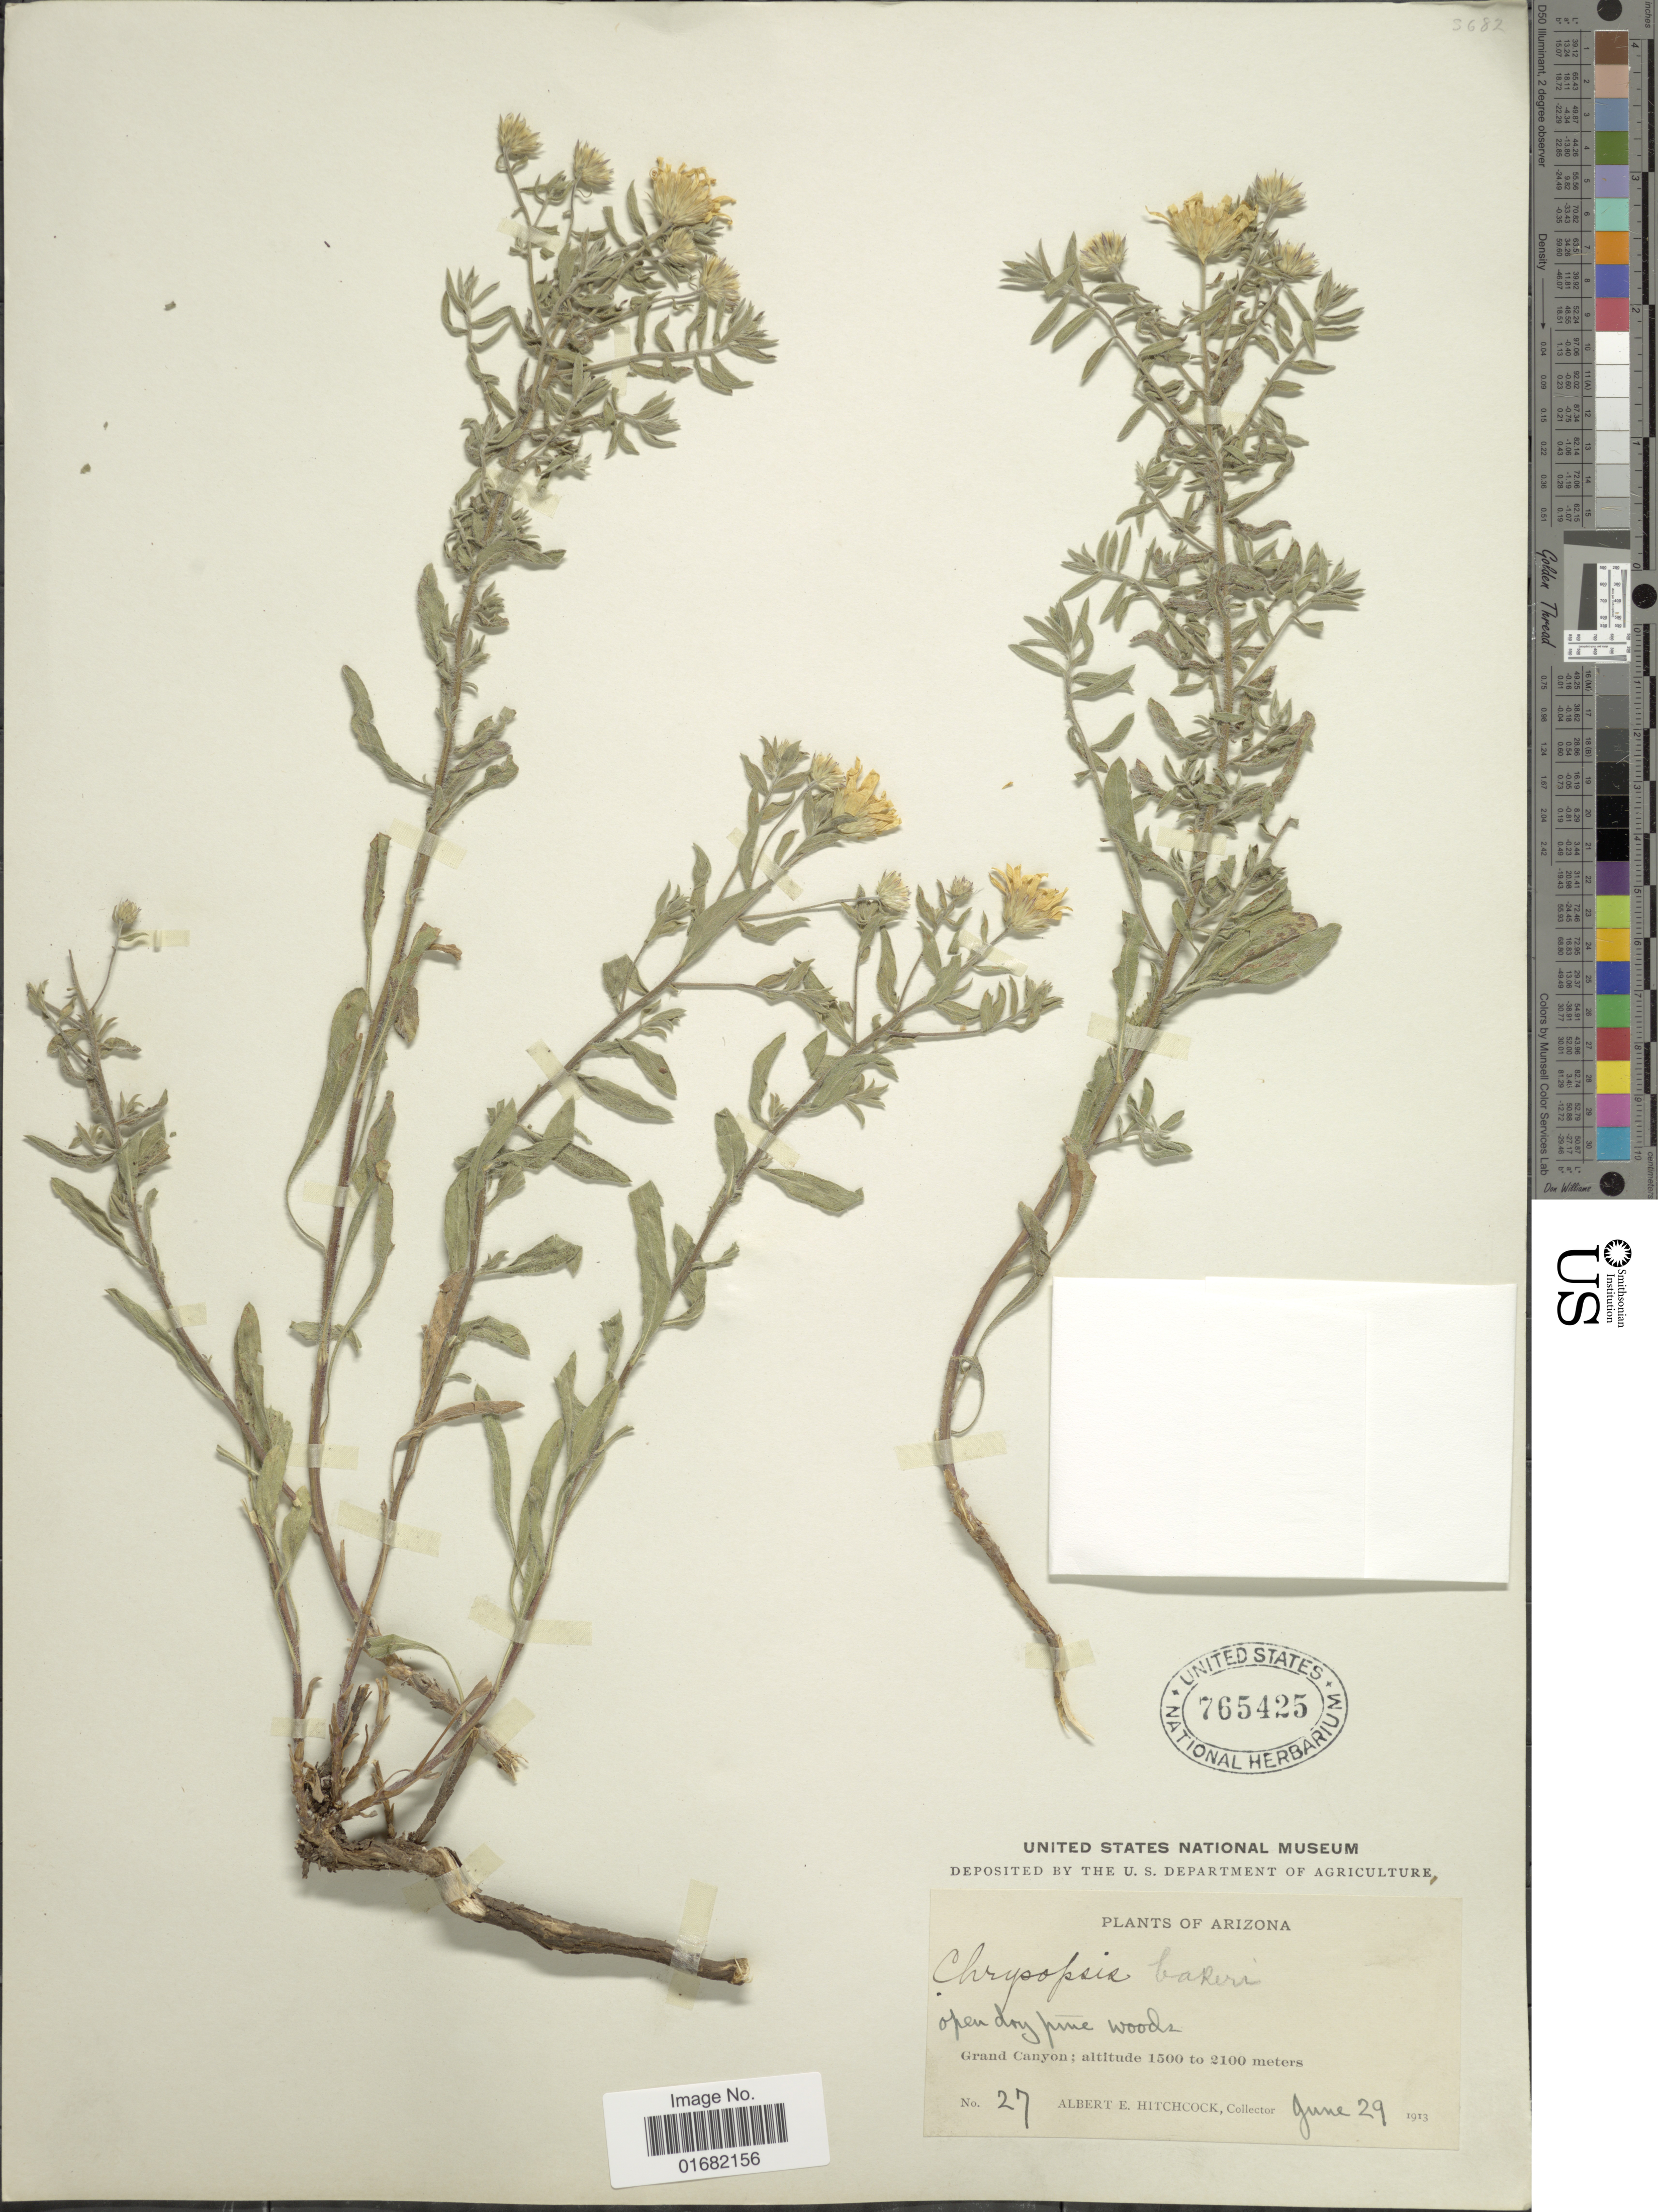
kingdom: Plantae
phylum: Tracheophyta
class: Magnoliopsida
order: Asterales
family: Asteraceae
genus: Heterotheca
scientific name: Heterotheca bakeri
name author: Greene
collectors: A. Hitchcock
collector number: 27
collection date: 1913-06-29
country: United States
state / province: Arizona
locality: Grand Canyon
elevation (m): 1500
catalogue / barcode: US 765425